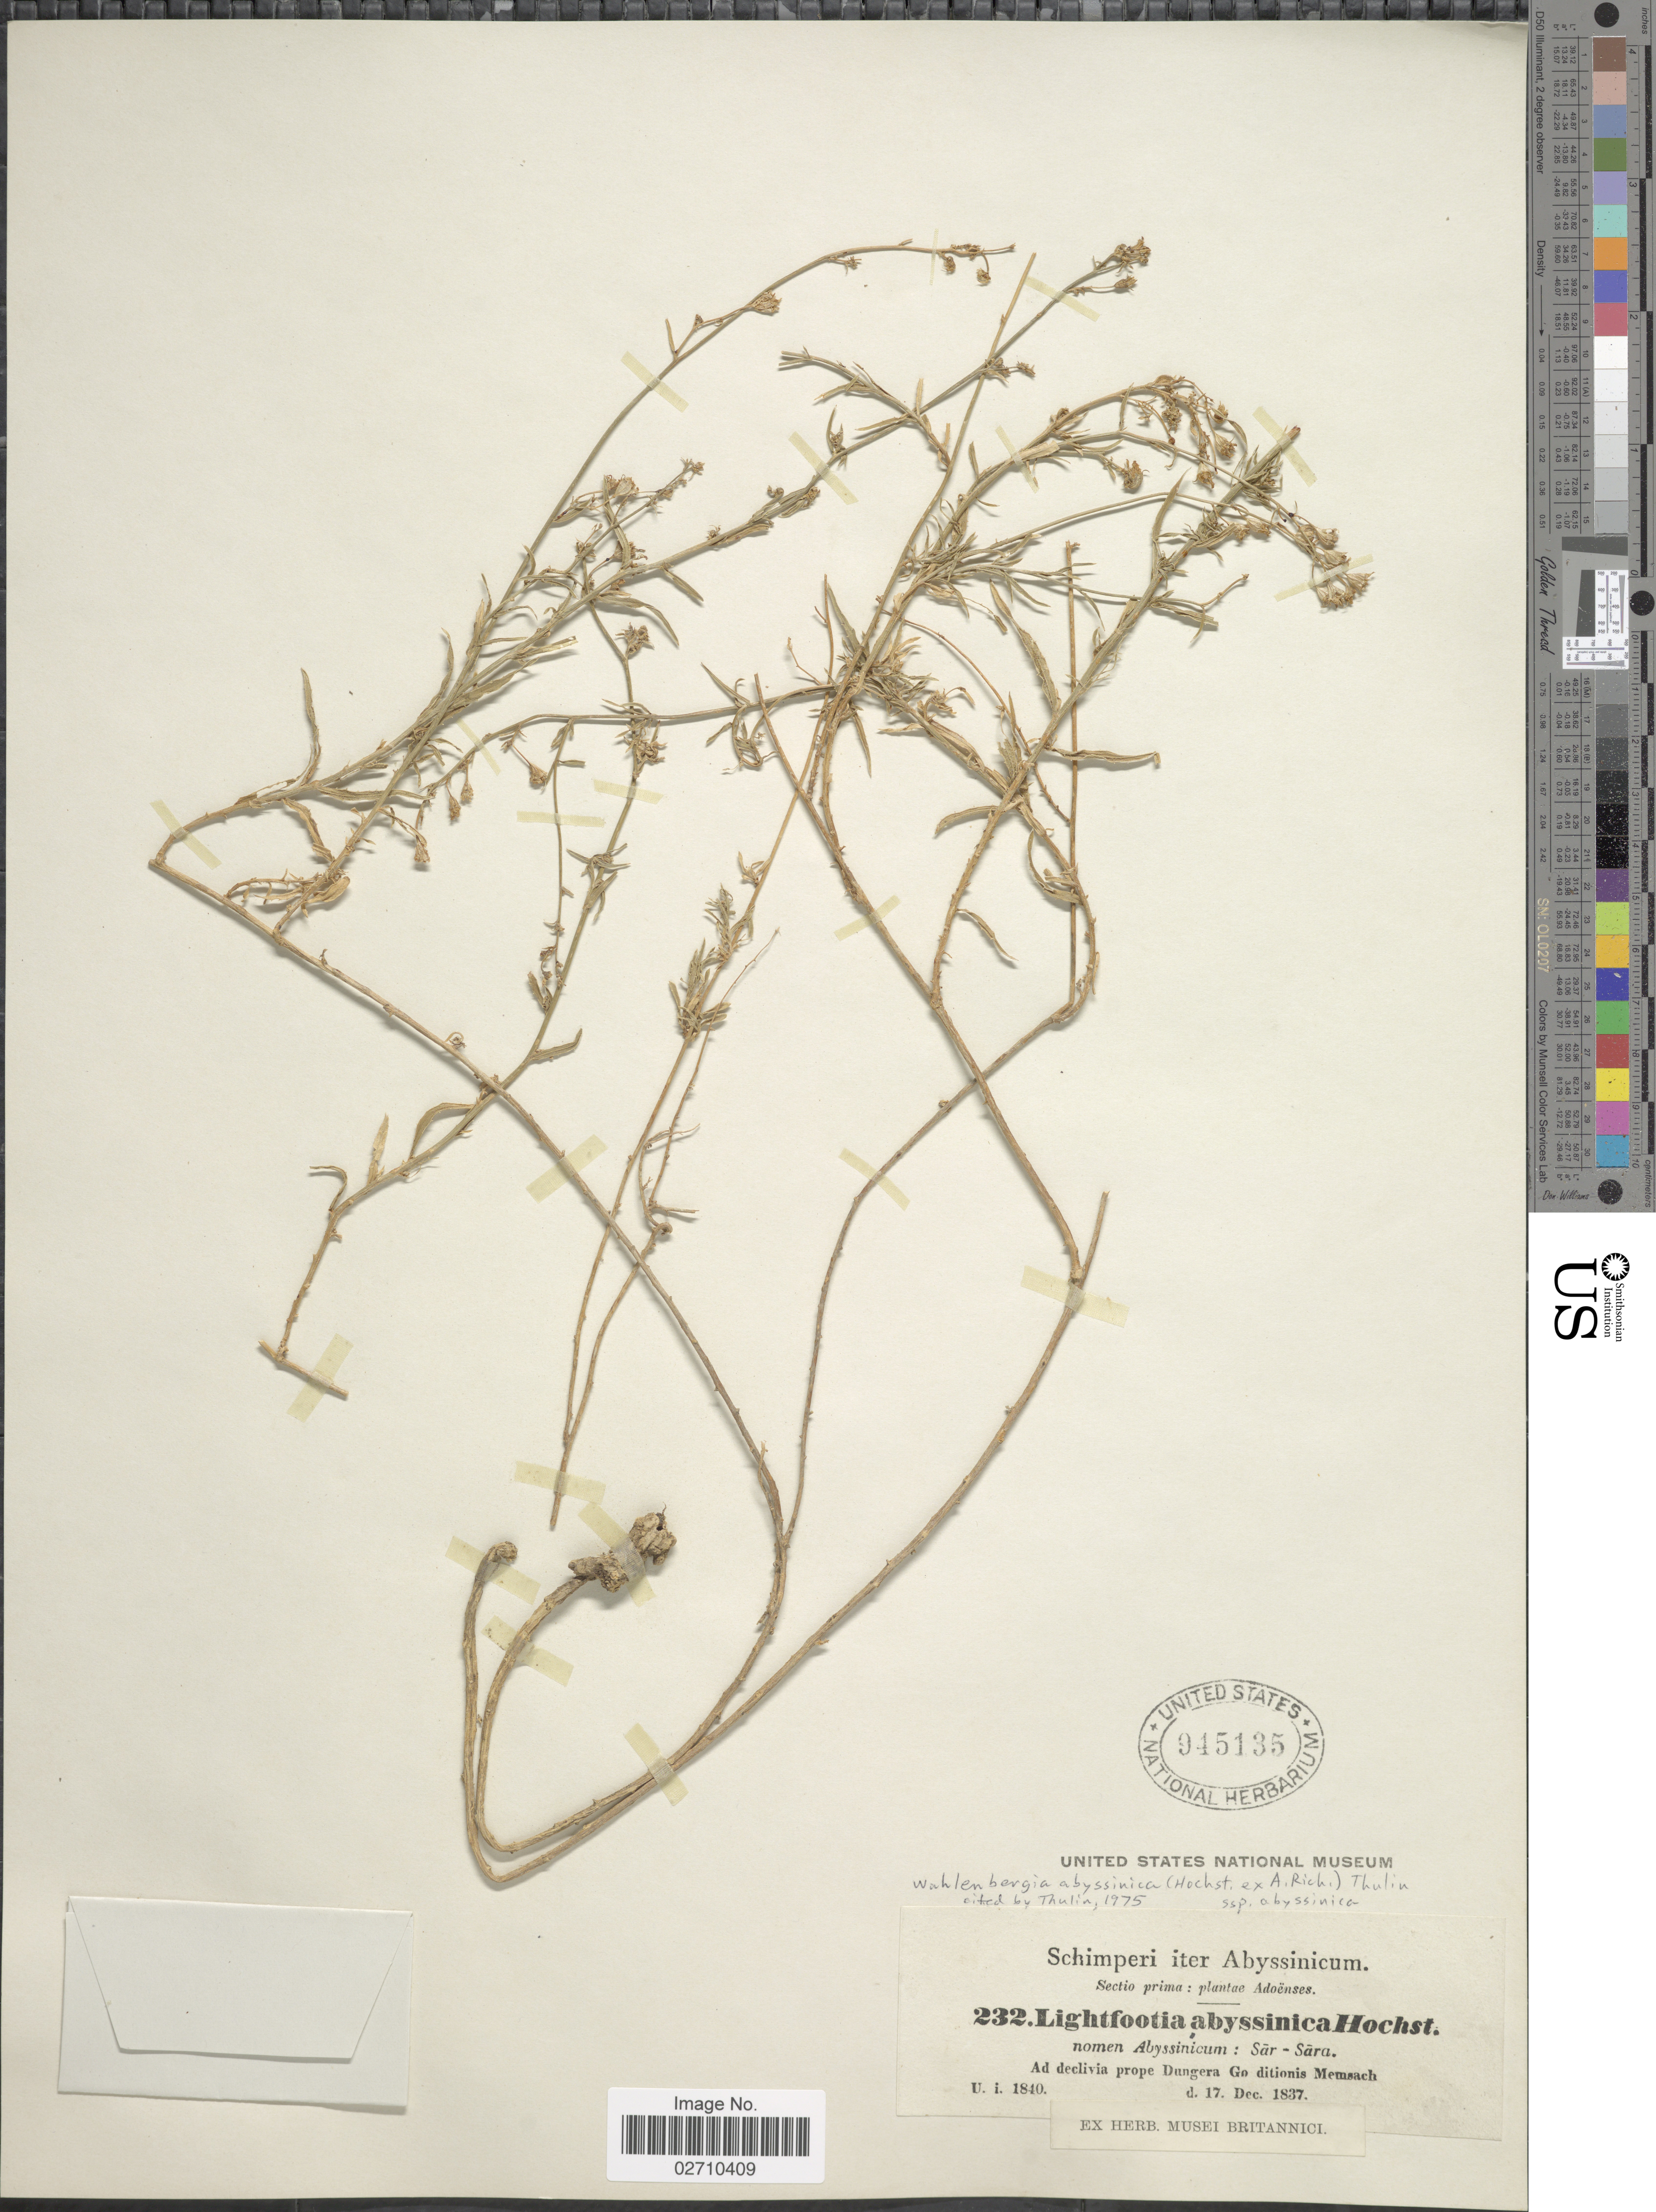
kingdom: Plantae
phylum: Tracheophyta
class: Magnoliopsida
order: Asterales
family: Campanulaceae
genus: Wahlenbergia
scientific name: Wahlenbergia abyssinica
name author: (Hochst. ex A. Rich.) Thulin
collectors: -. Schimper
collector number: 232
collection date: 1837-12-17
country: Ethiopia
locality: Adoënses. Ad declivia prope Dungera Go ditionis Memsach.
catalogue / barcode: US 945135